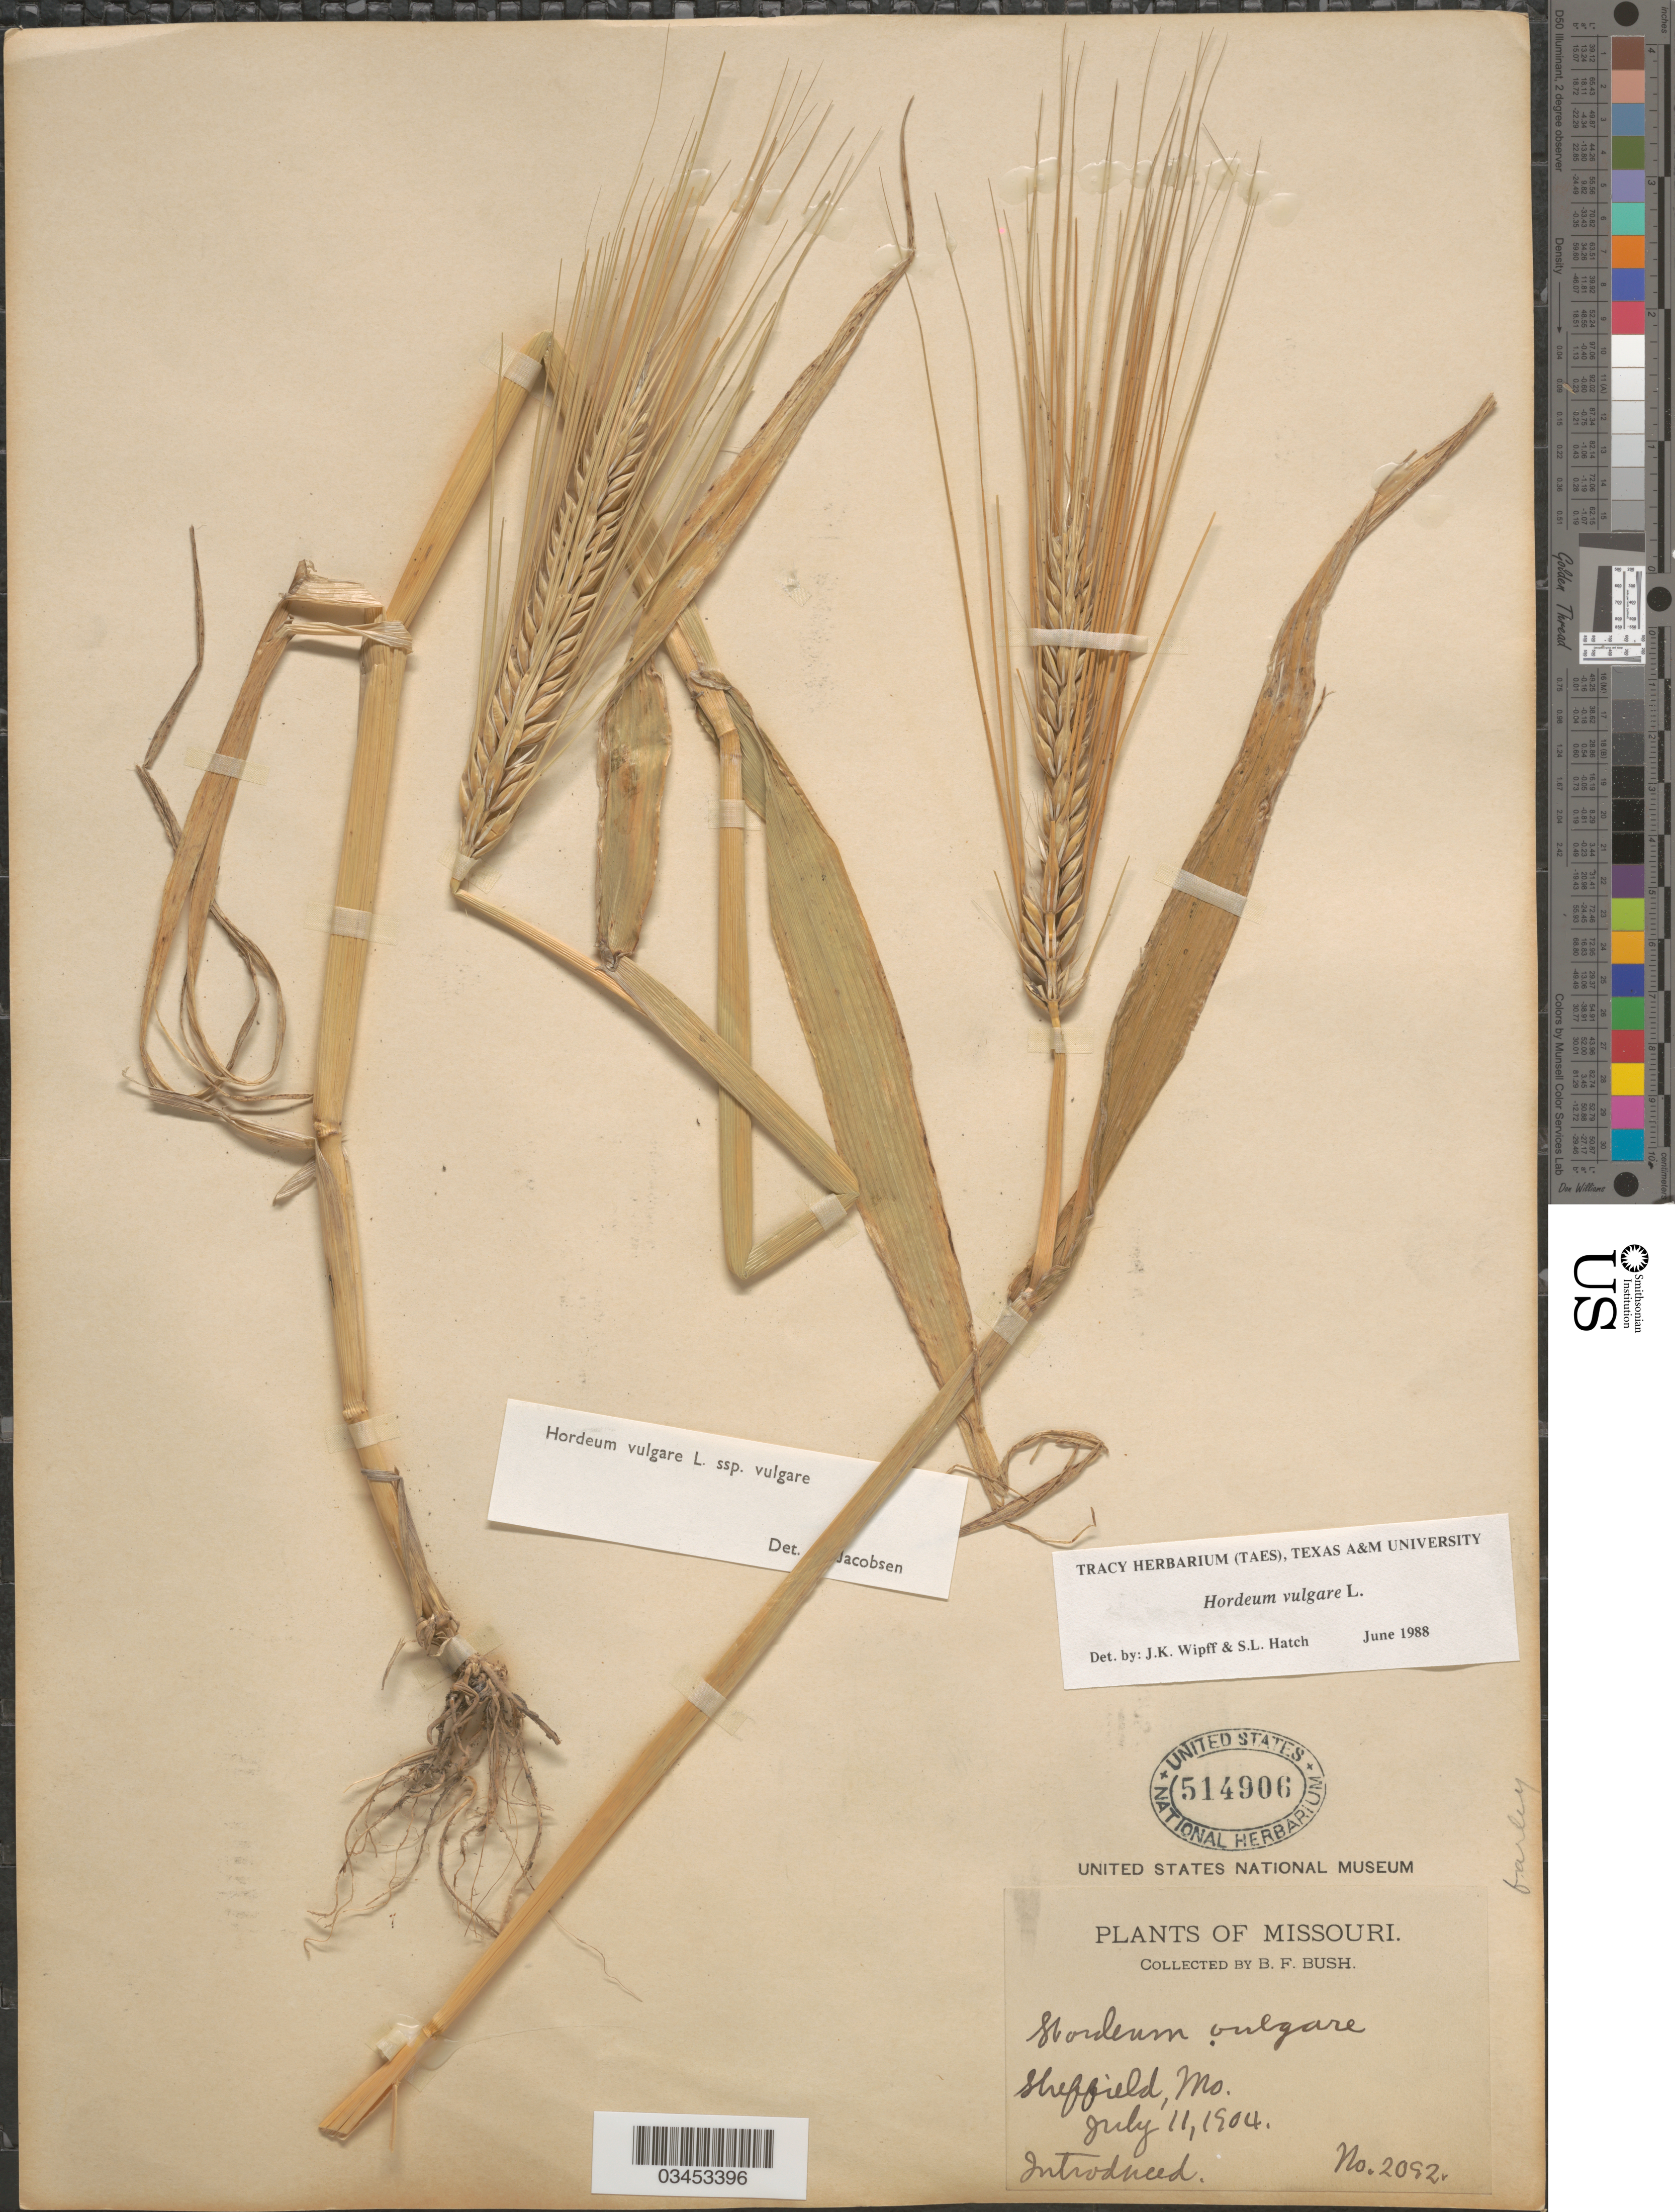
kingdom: Plantae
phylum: Tracheophyta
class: Liliopsida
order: Poales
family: Poaceae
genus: Hordeum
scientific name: Hordeum vulgare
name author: L.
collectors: B. F. Bush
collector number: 2082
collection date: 1904-07-11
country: United States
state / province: Missouri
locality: Sheffield.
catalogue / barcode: US 514906